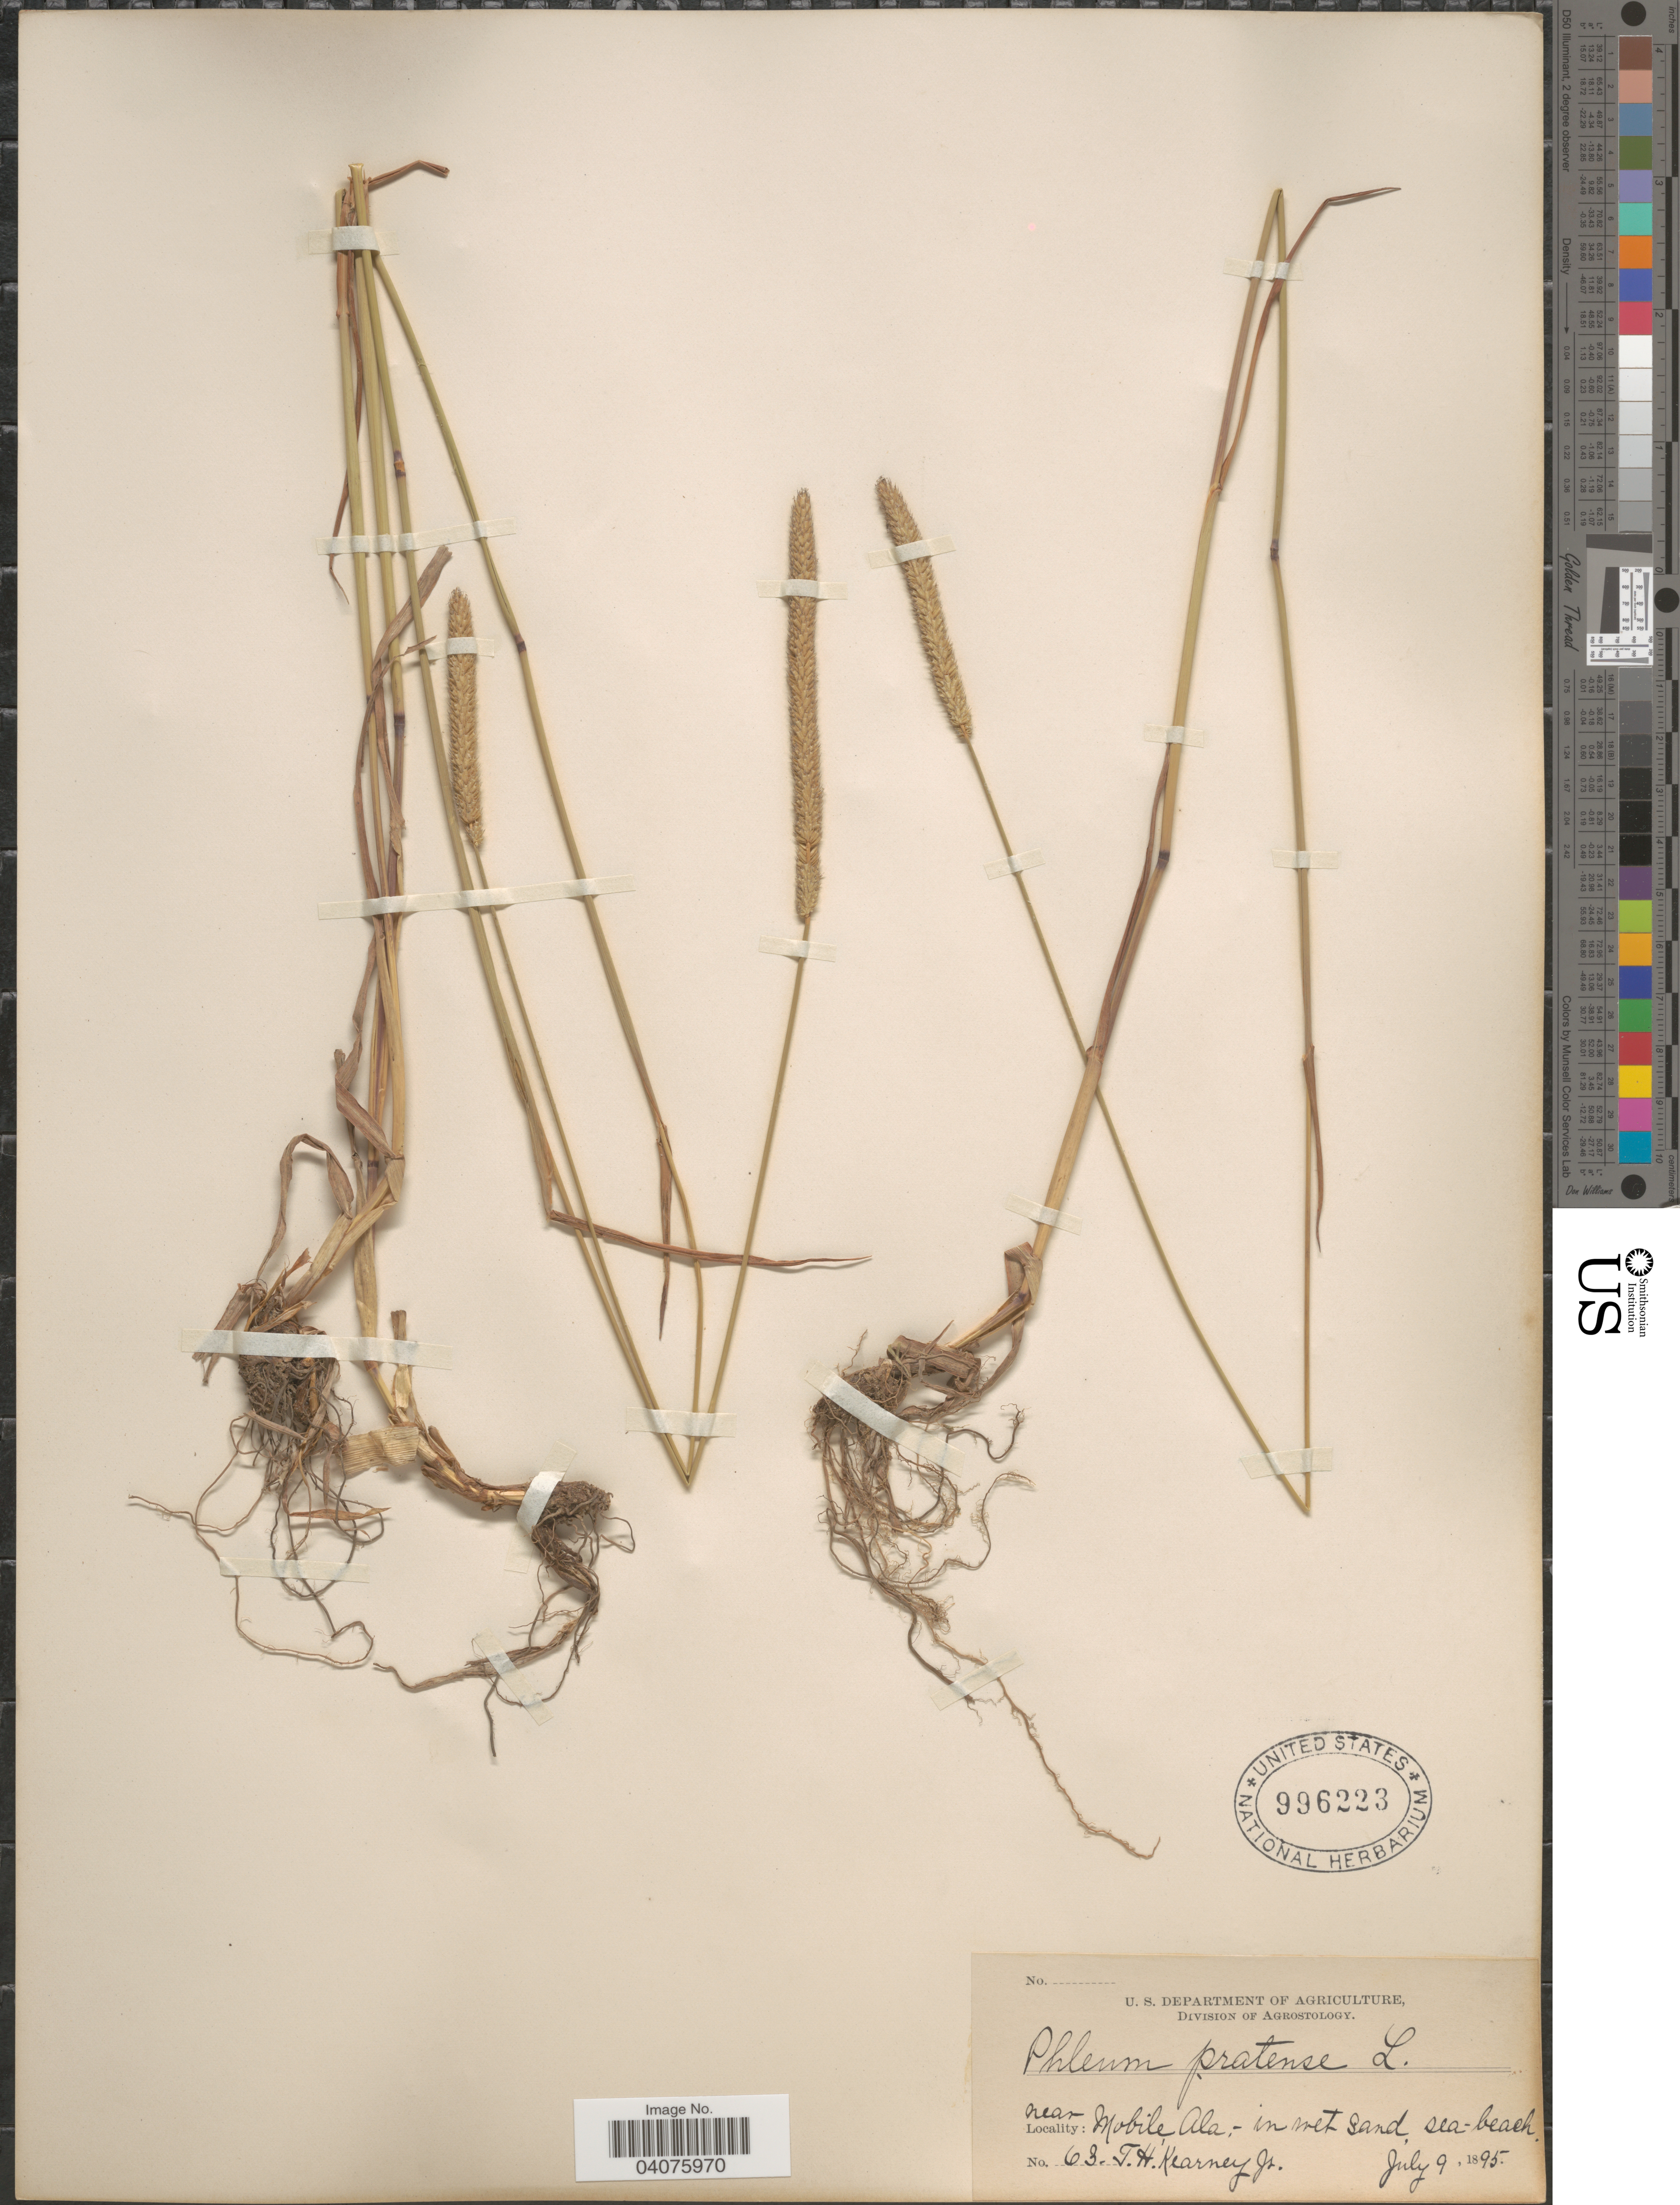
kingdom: Plantae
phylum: Tracheophyta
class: Liliopsida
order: Poales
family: Poaceae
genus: Phleum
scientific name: Phleum pratense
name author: L.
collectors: T. H. Kearney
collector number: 63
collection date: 1895-07-09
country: United States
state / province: Alabama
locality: Near Mobile.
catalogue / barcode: US 996223